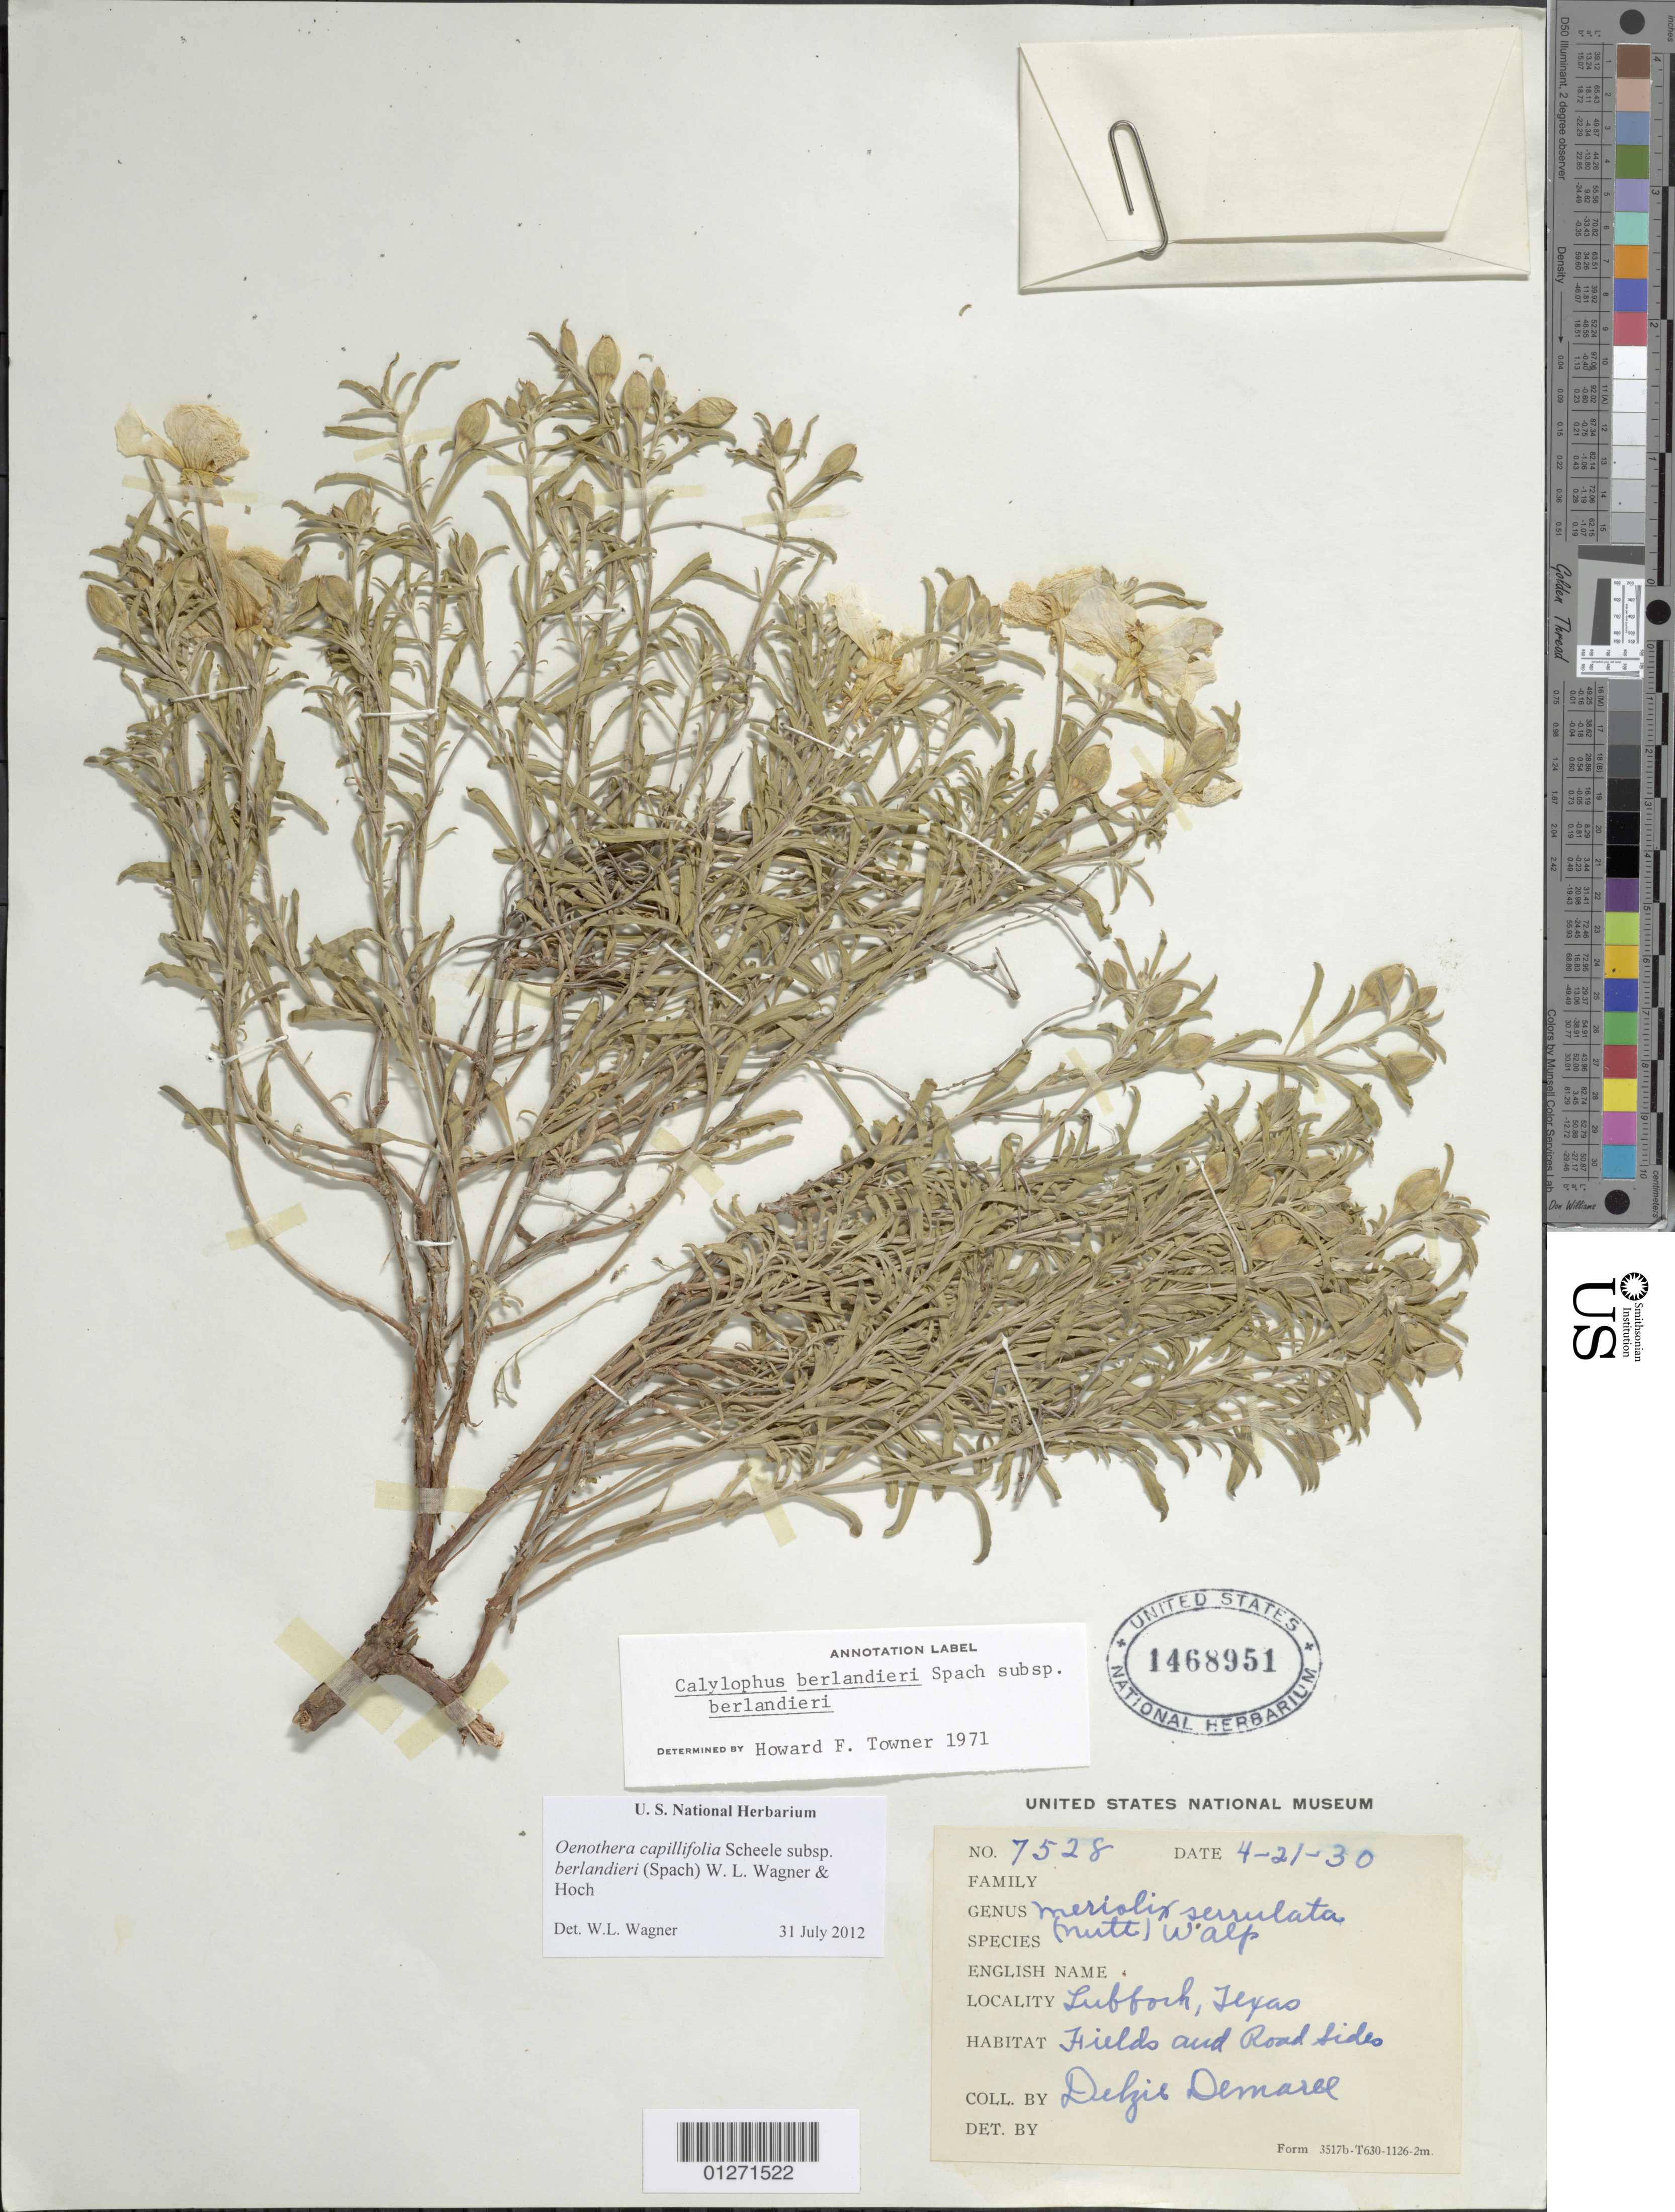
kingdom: Plantae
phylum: Tracheophyta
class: Magnoliopsida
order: Myrtales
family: Onagraceae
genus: Oenothera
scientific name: Oenothera capillifolia subsp. berlandieri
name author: (Spach) W.L. Wagner & Hoch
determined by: Wagner, W. L., (BOT), Smithsonian Institution - National Museum of Natural History (UNITED STATES)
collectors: D. Demaree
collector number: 7528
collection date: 1930-04-21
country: United States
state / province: Texas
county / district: Lubbock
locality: Lubbock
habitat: Fields and roadsides.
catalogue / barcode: US 1468951